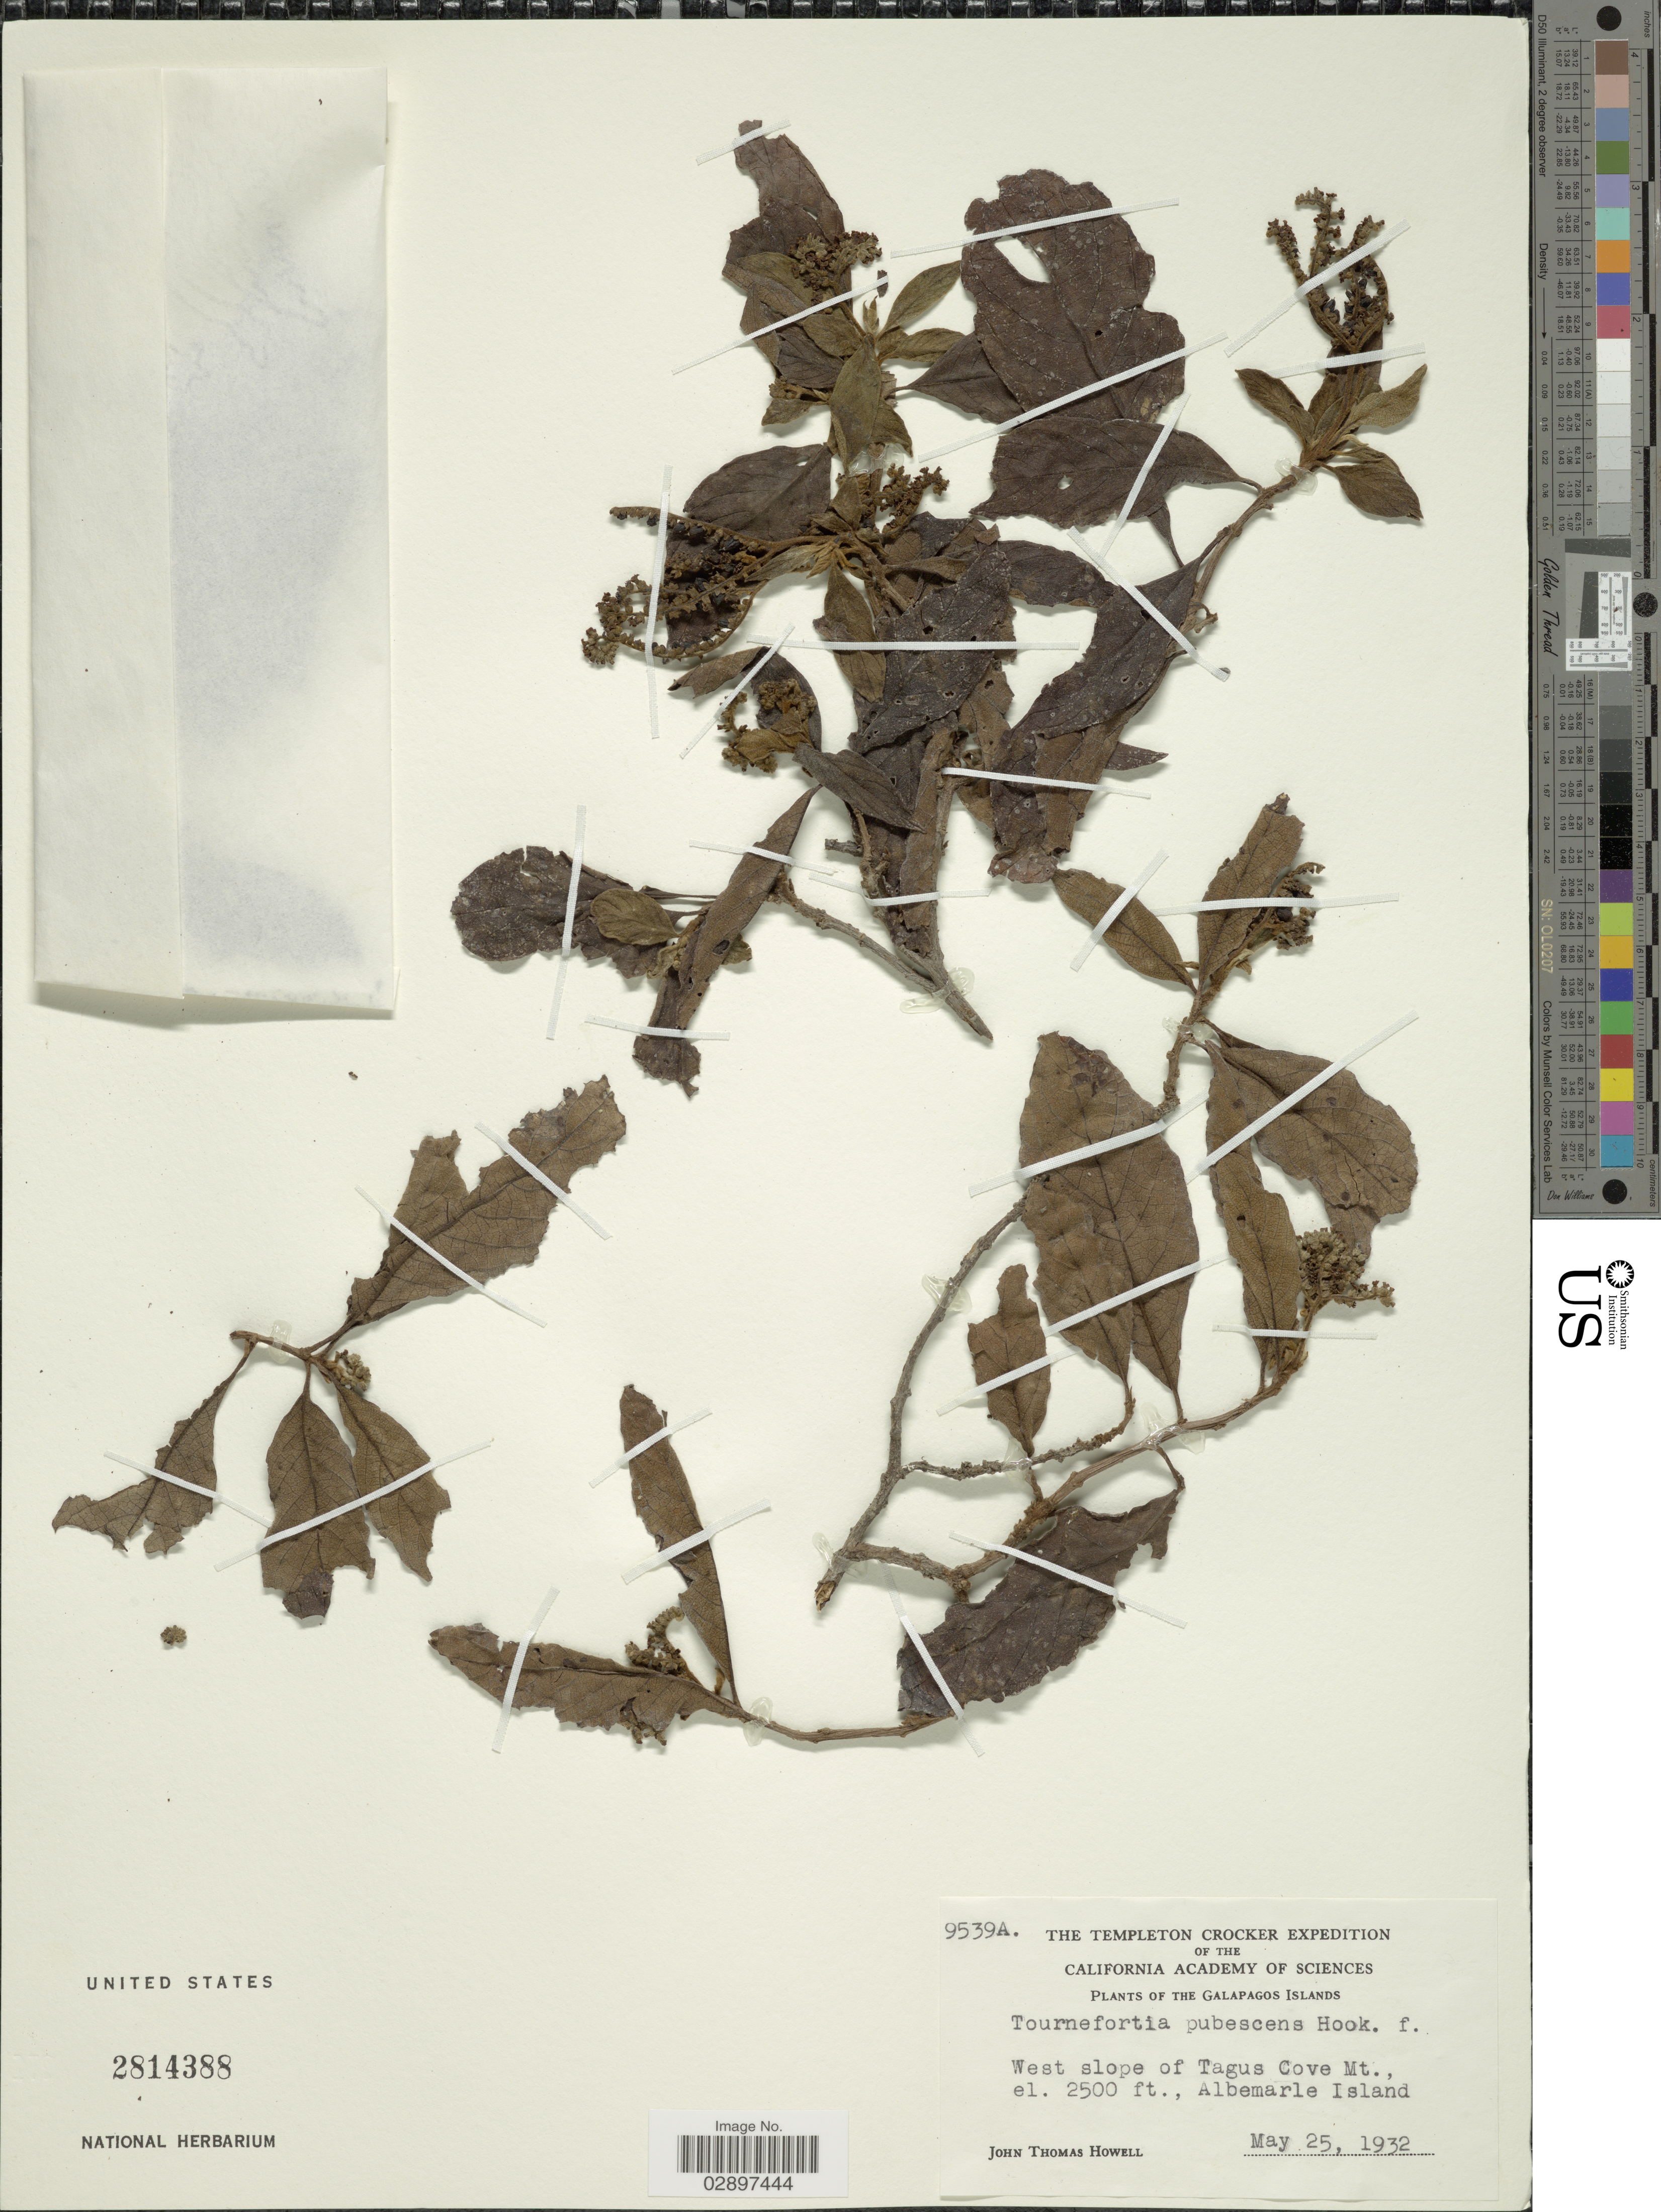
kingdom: Plantae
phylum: Tracheophyta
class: Magnoliopsida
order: Boraginales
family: Heliotropiaceae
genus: Tournefortia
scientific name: Tournefortia pubescens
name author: Hook. f.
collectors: J. T. Howell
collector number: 9539A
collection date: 1932-05-25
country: Ecuador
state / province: Colón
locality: The Galapagos Islands. West slope of Tagus Cove Mt., Albemarle Island.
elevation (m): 762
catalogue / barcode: US 2814388